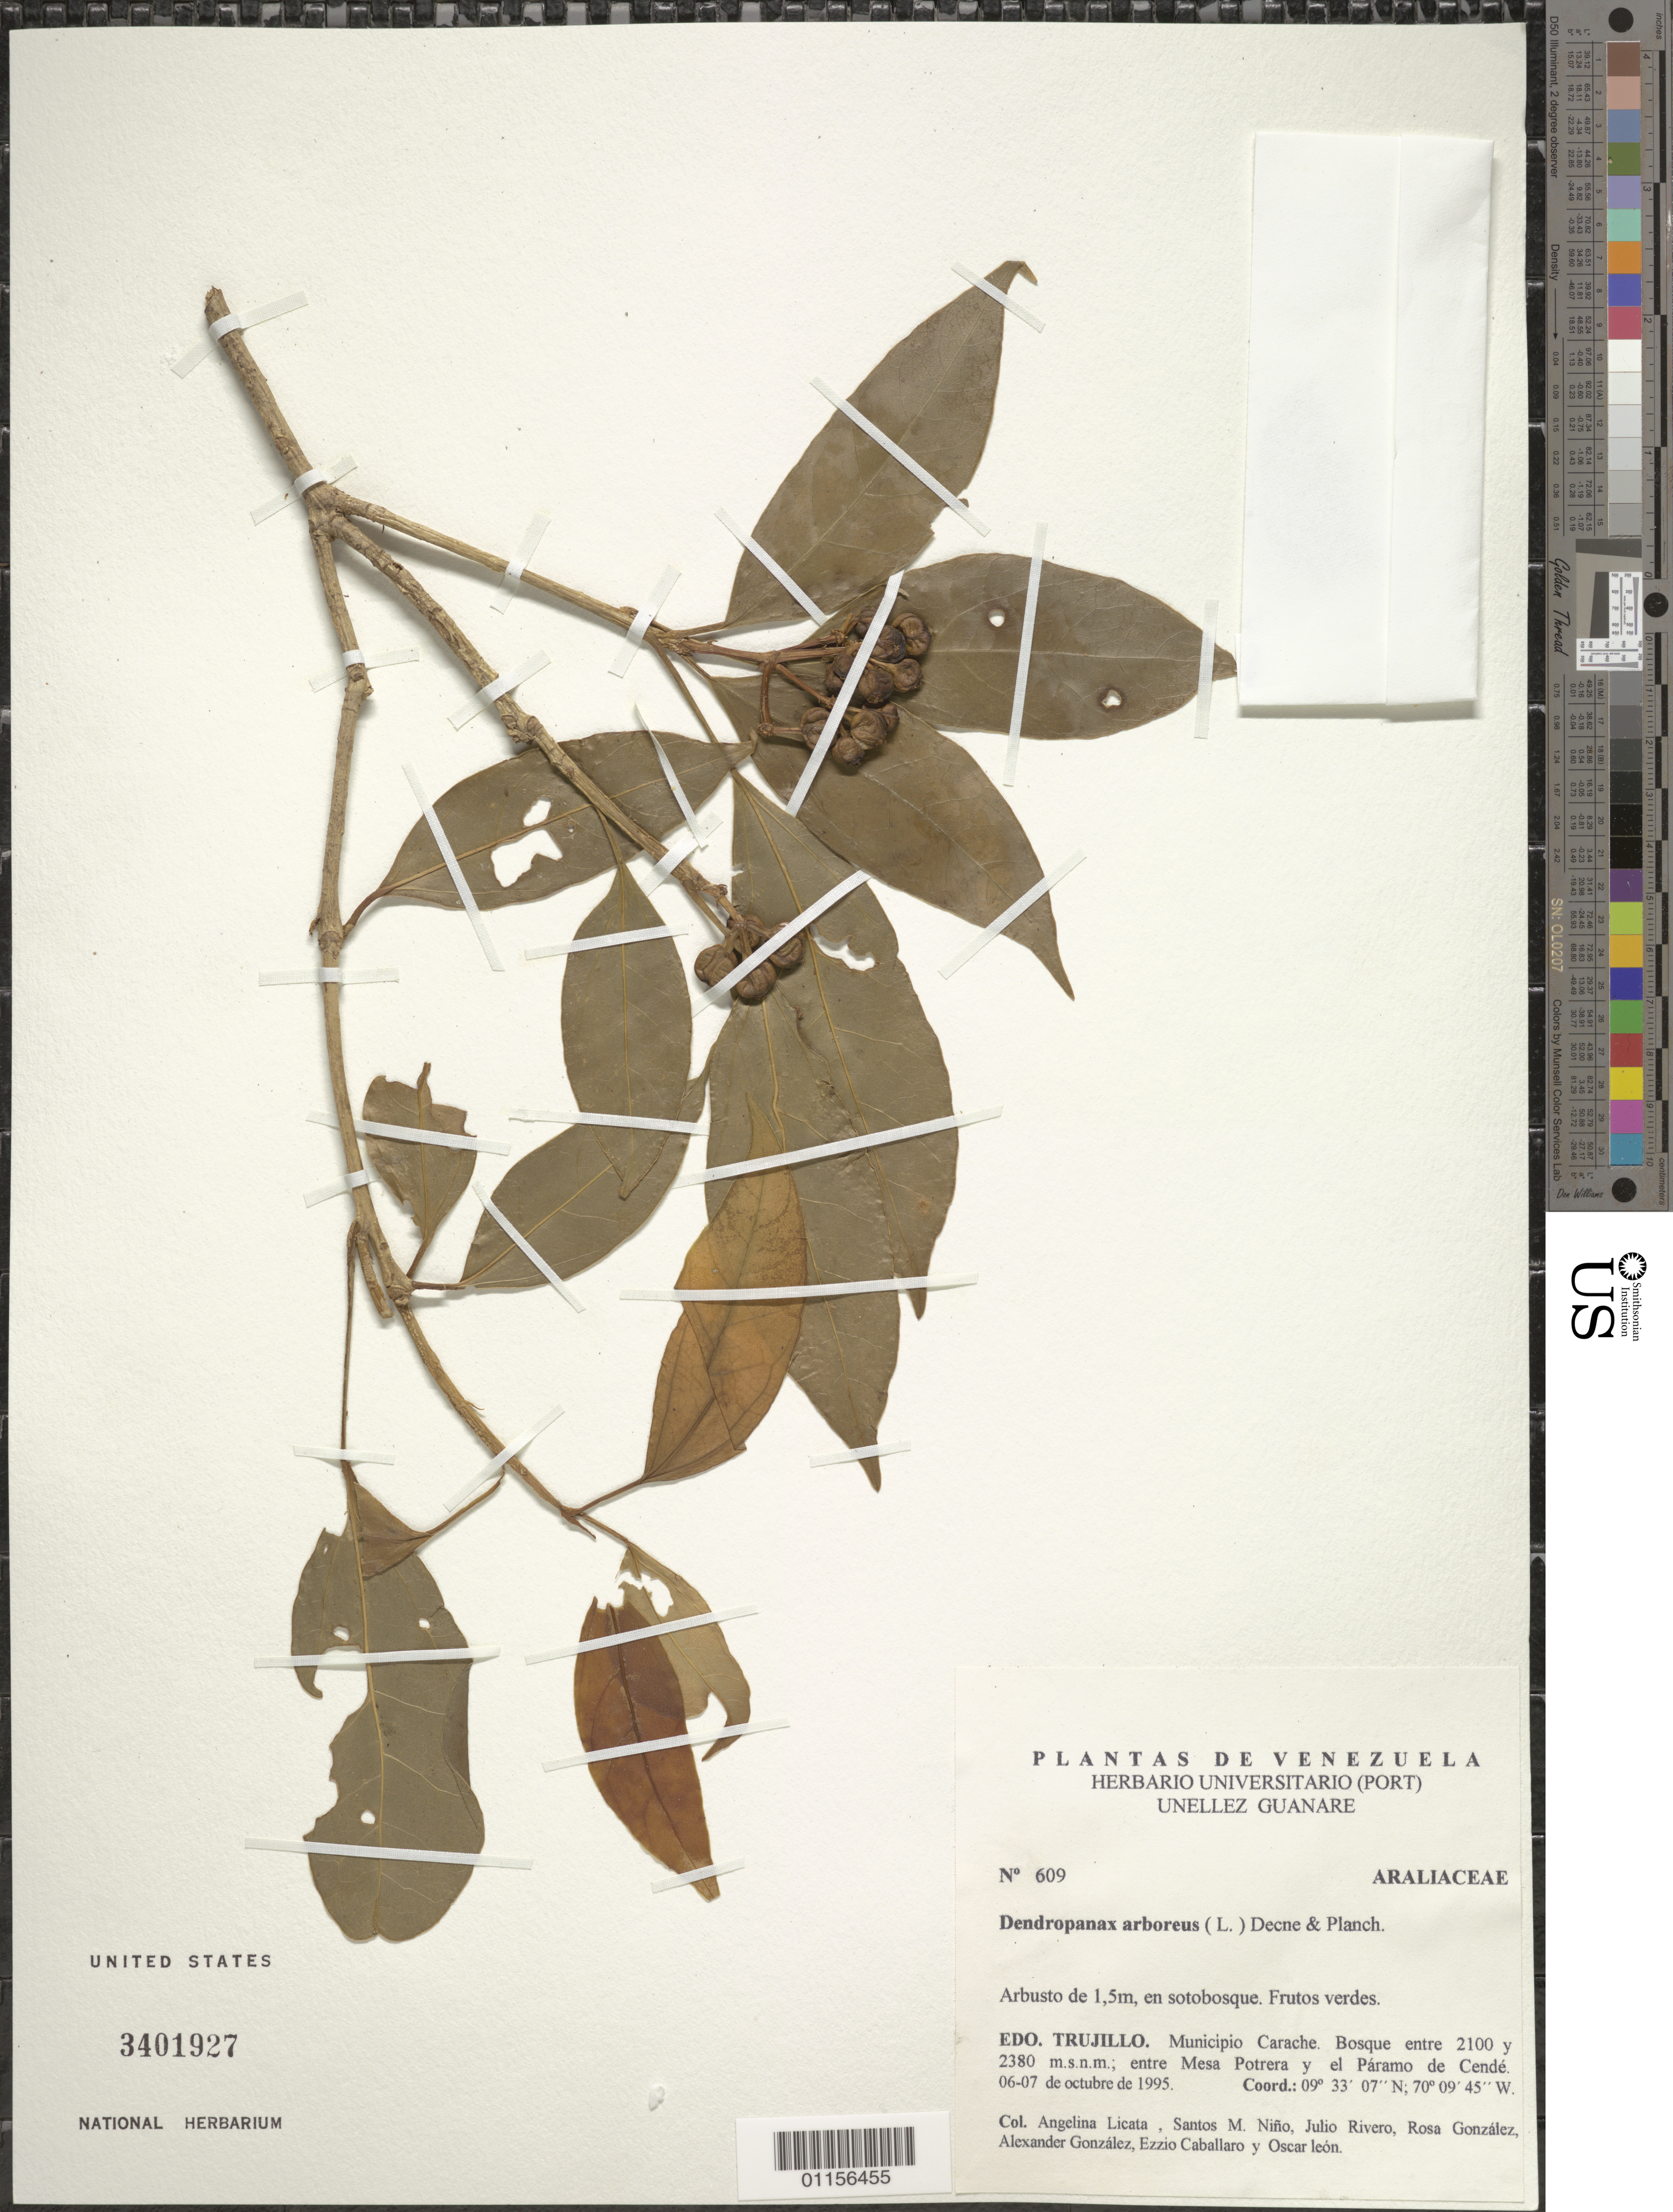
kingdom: Plantae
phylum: Tracheophyta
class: Magnoliopsida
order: Apiales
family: Araliaceae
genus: Dendropanax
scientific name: Dendropanax arboreus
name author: (L.) Decne. & Planch.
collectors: A. Licata, J. Rivero, R. Gonzalez & A. C. González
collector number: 609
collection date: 1995-10-06/1995-10-07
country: Venezuela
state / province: Trujillo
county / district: Carache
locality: Mesa Potrera y el Páramo de Cendé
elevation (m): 2100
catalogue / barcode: US 3401927